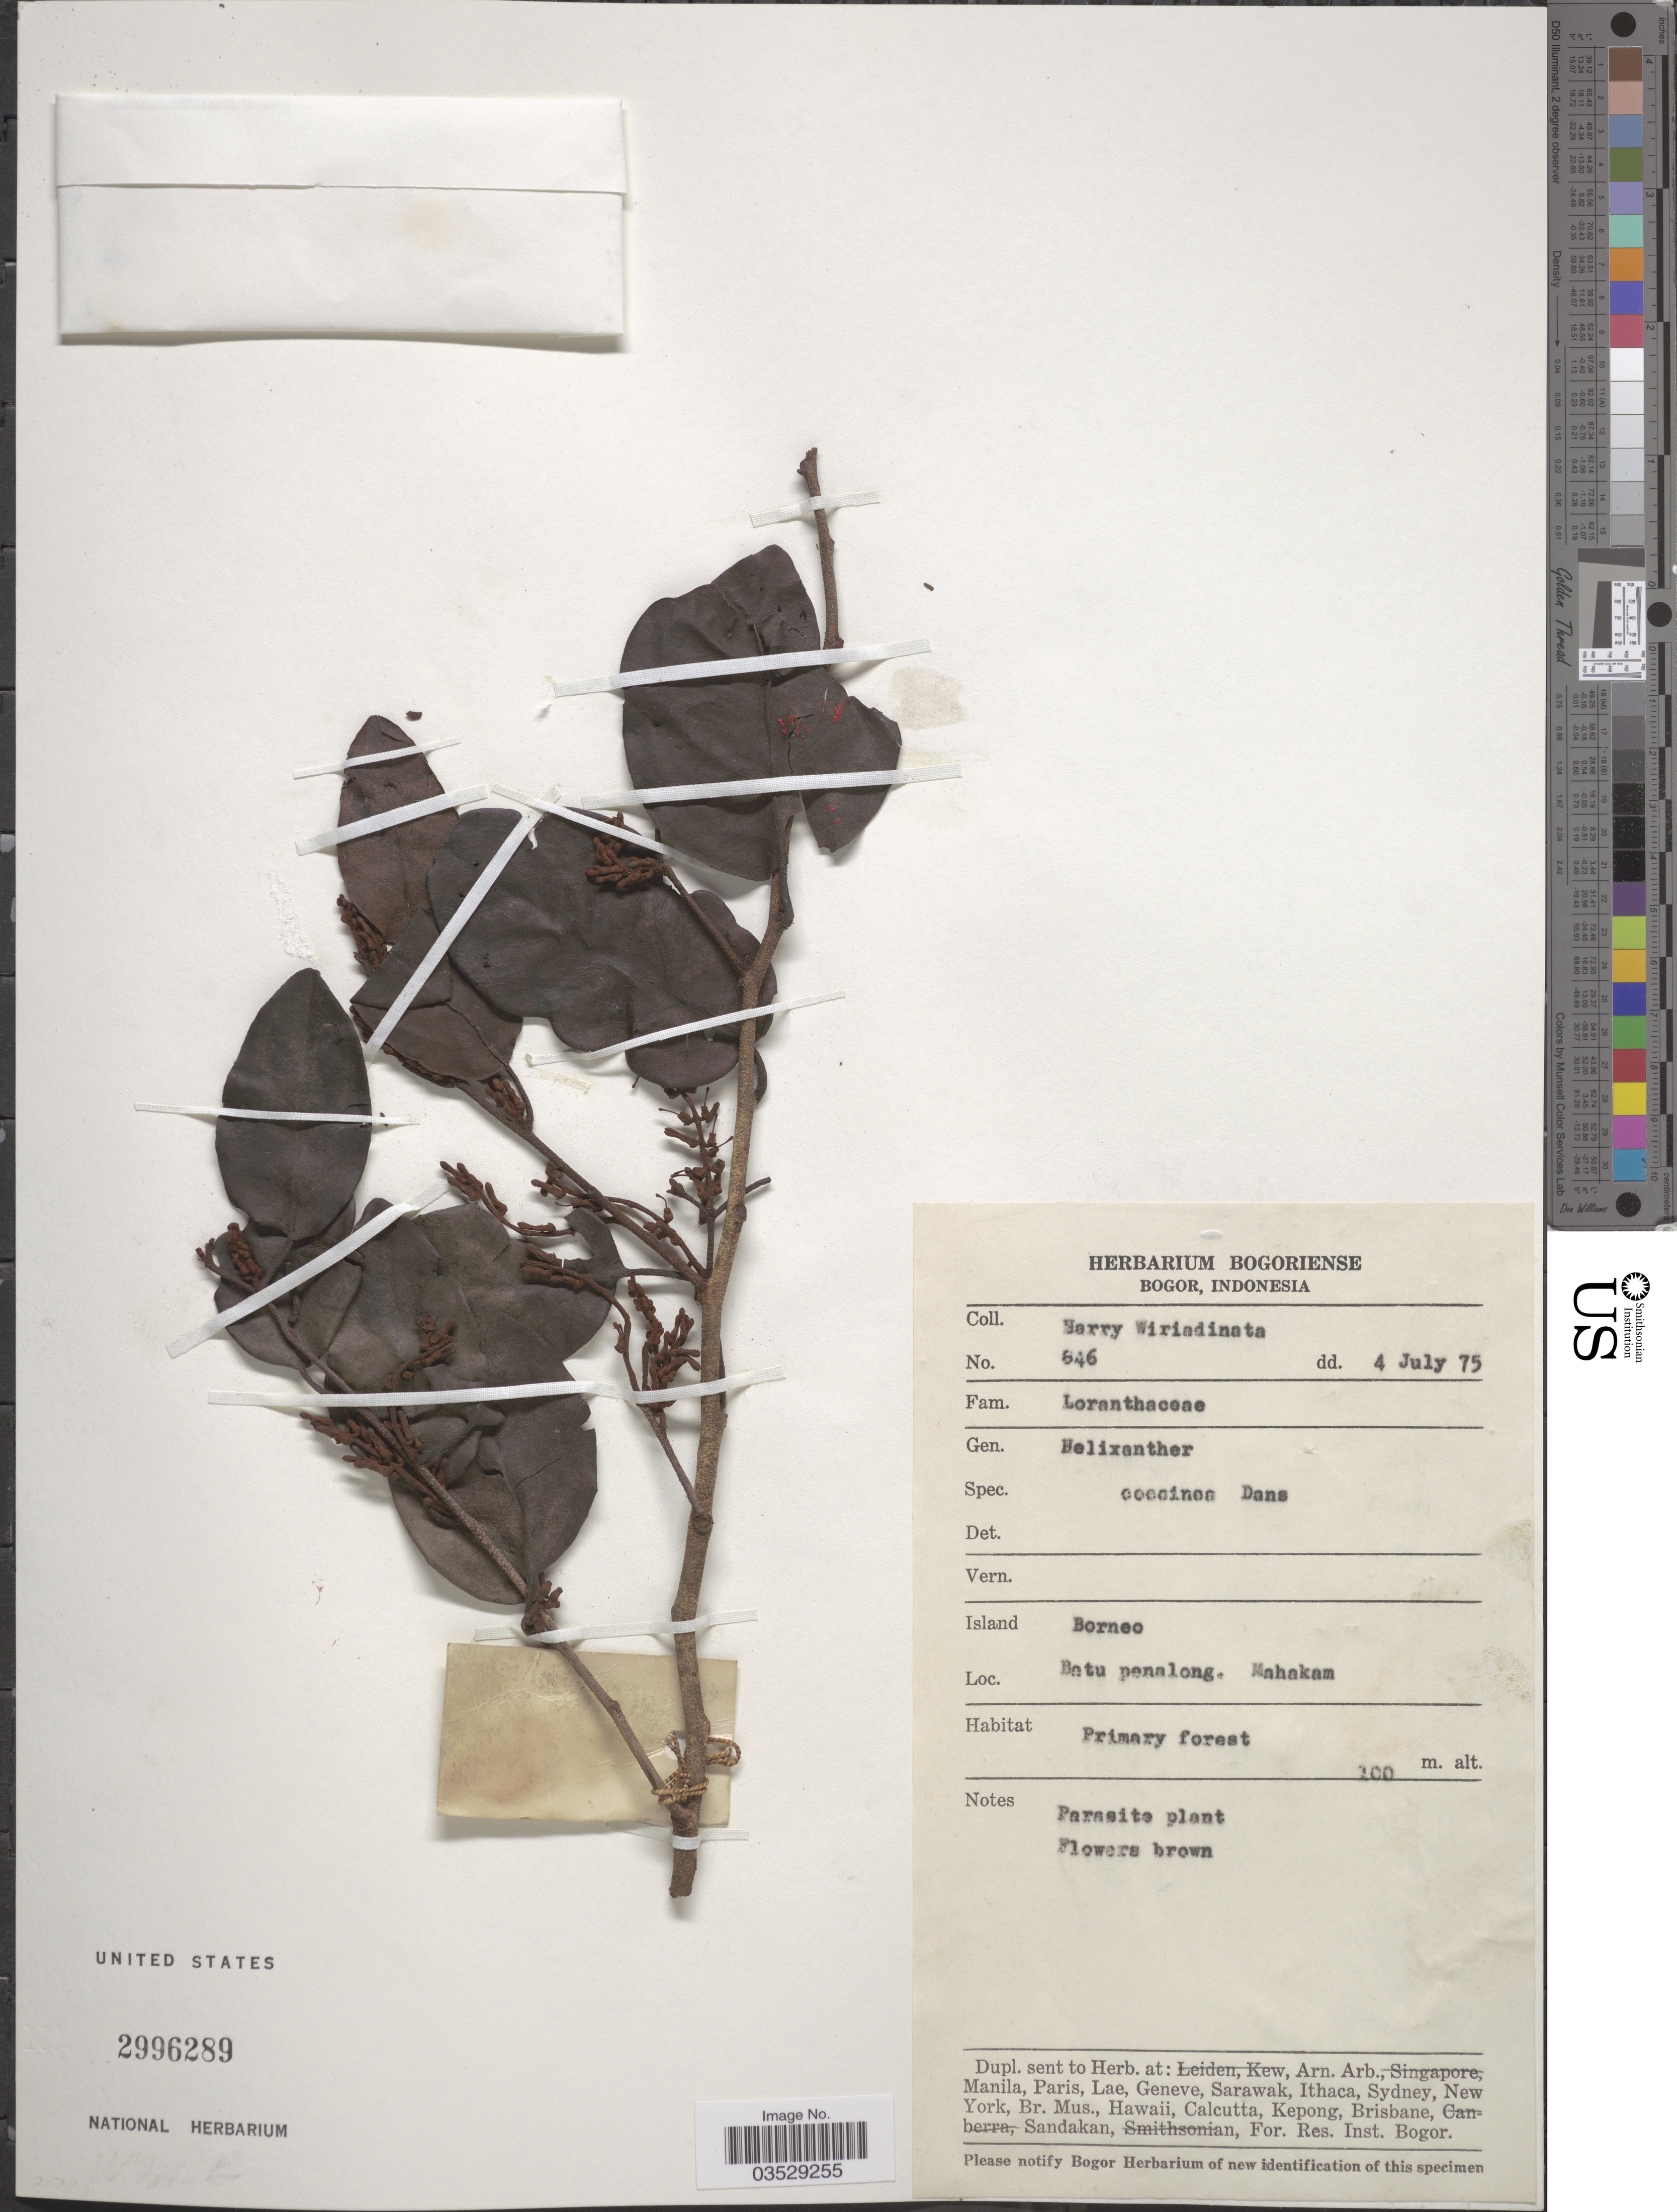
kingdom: Plantae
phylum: Tracheophyta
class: Magnoliopsida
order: Santalales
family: Loranthaceae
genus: Helixanthera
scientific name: Helixanthera coccinea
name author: Jack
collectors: H. Wiriadinata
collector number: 846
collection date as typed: Transcribed d/m/y: 4/7/75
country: Indonesia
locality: Island Borneo. Batu penalong. Mahakam.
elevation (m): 100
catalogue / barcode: US 2996289